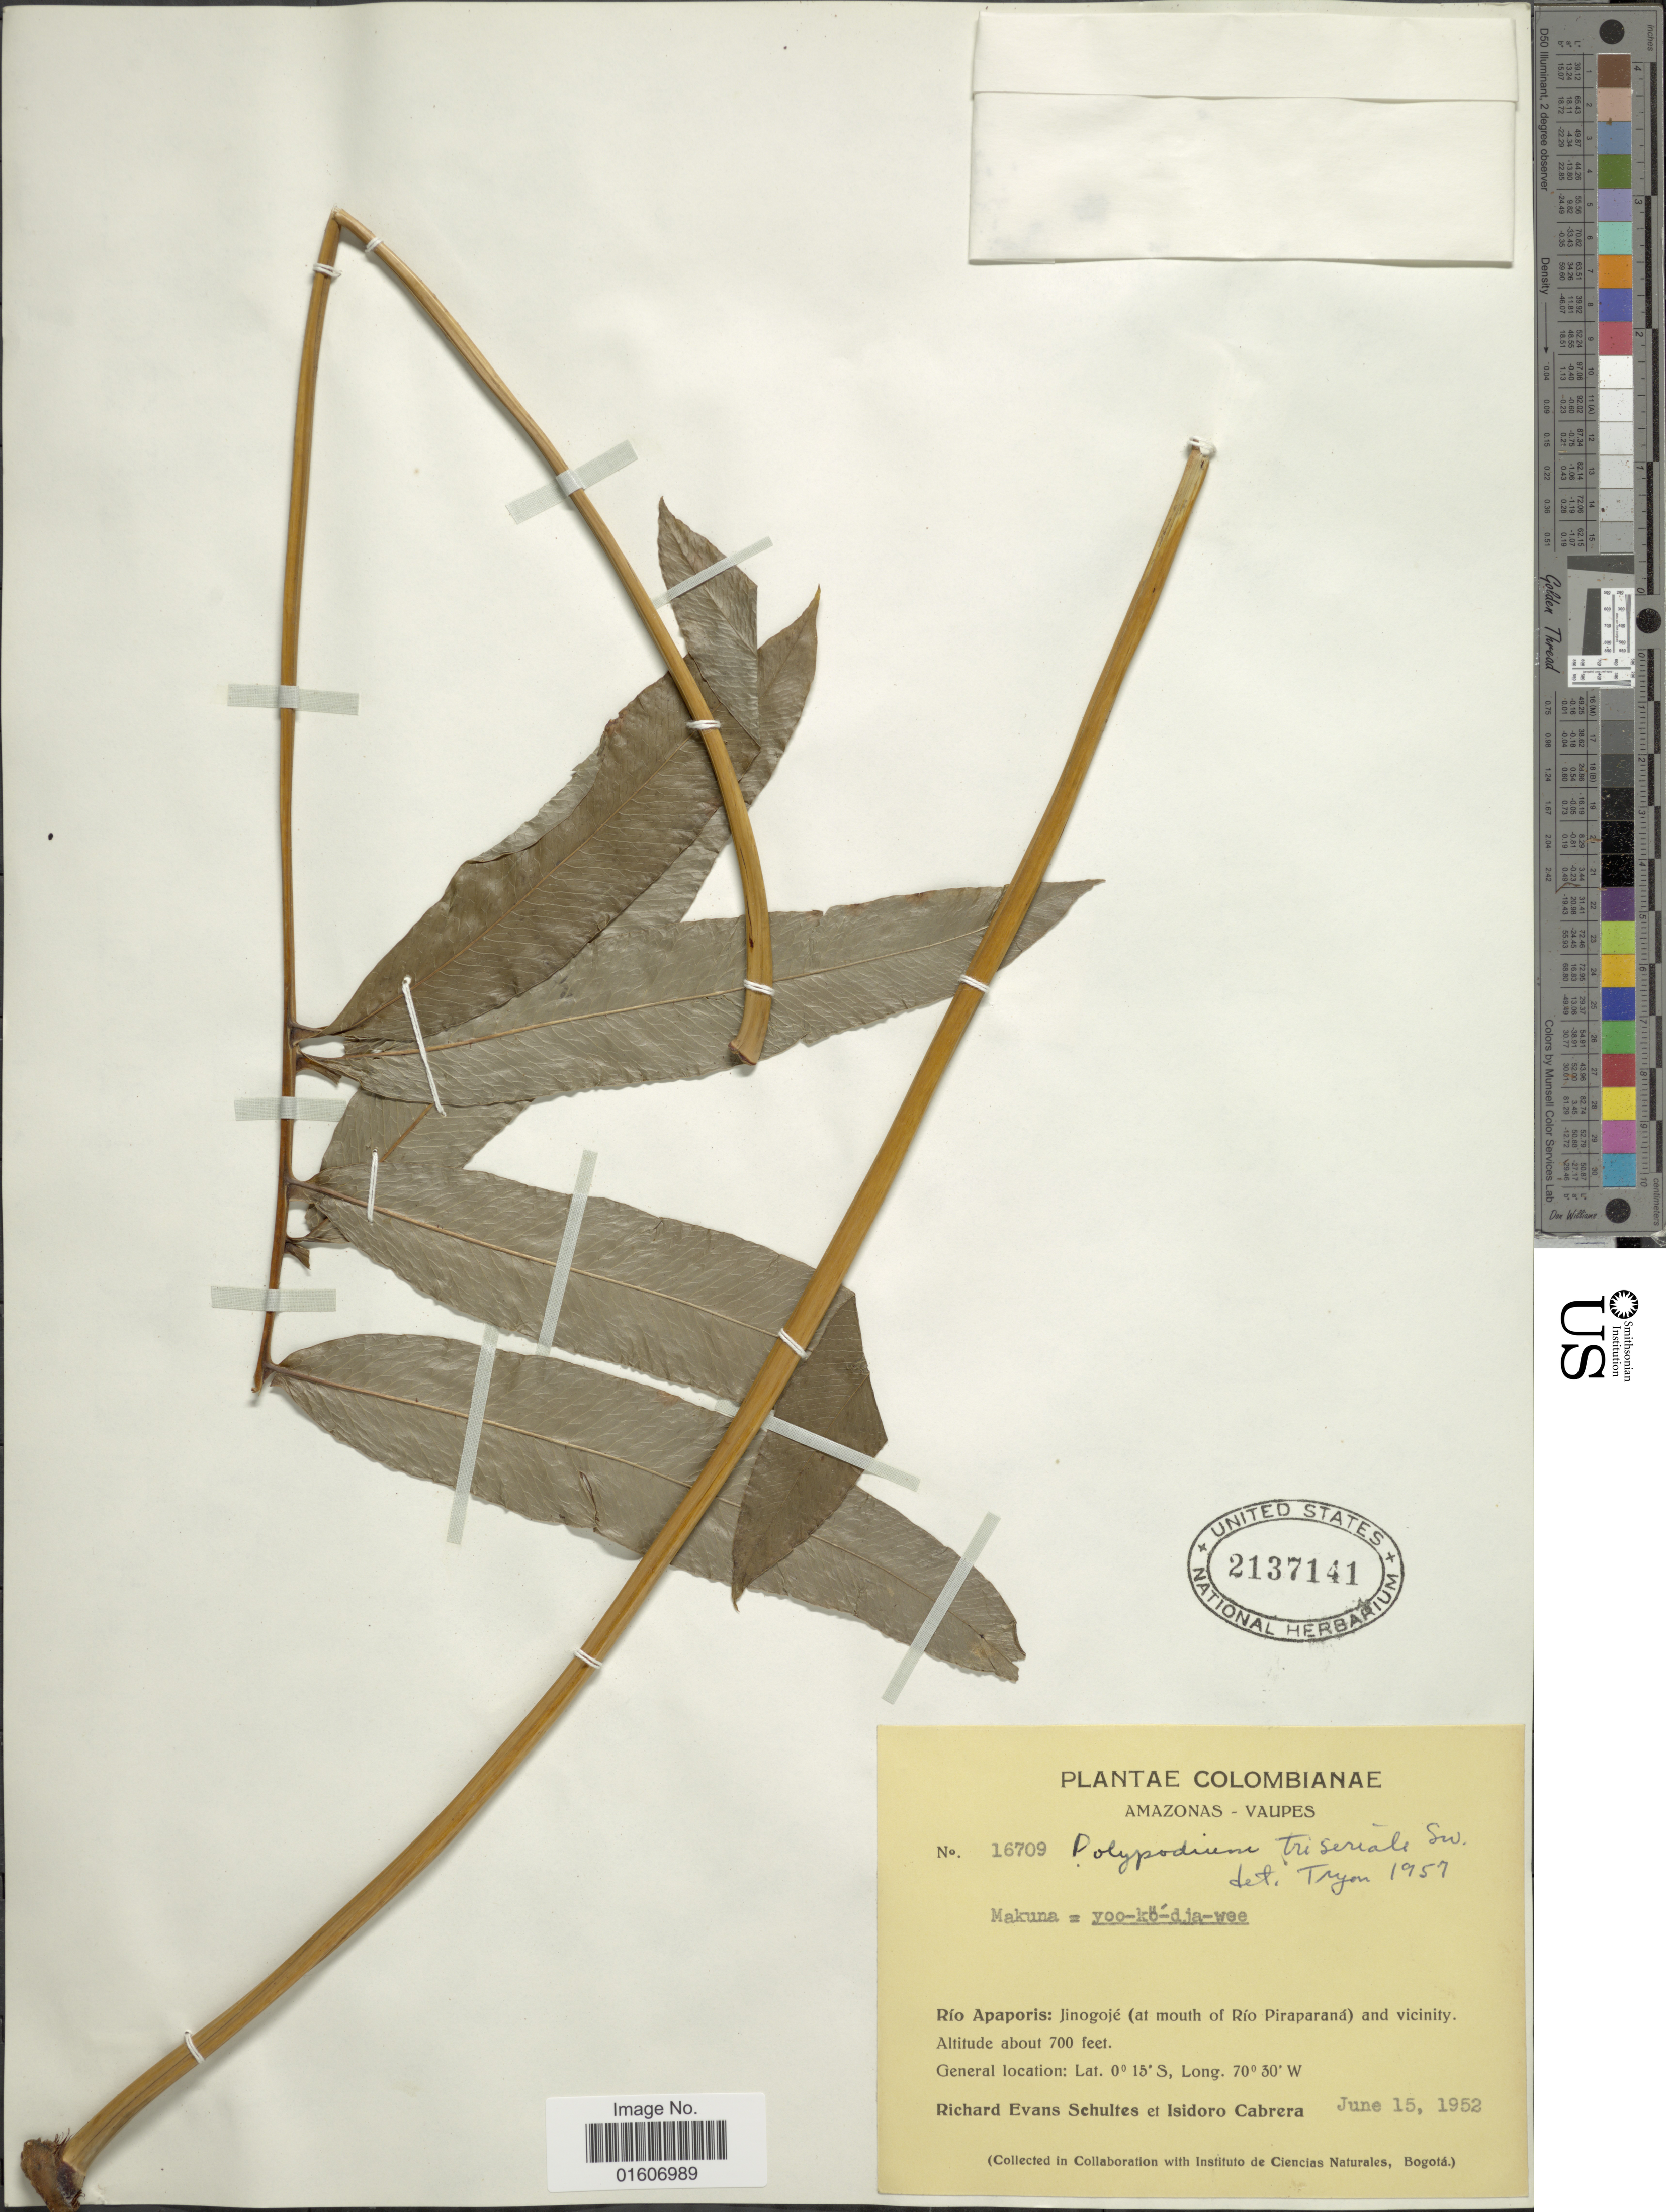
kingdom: Plantae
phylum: Tracheophyta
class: Polypodiopsida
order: Polypodiales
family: Polypodiaceae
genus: Serpocaulon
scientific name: Serpocaulon triseriale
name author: (Sw.) A.R. Sm.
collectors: R. E. Schultes & I. Cabrera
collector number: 16709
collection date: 1952-06-15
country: Colombia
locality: Amazonas-Vaupés, Río Apaporis: Jinogojé (at mouth of Río Piraparaná) and vicinity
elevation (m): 213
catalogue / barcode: US 2137141